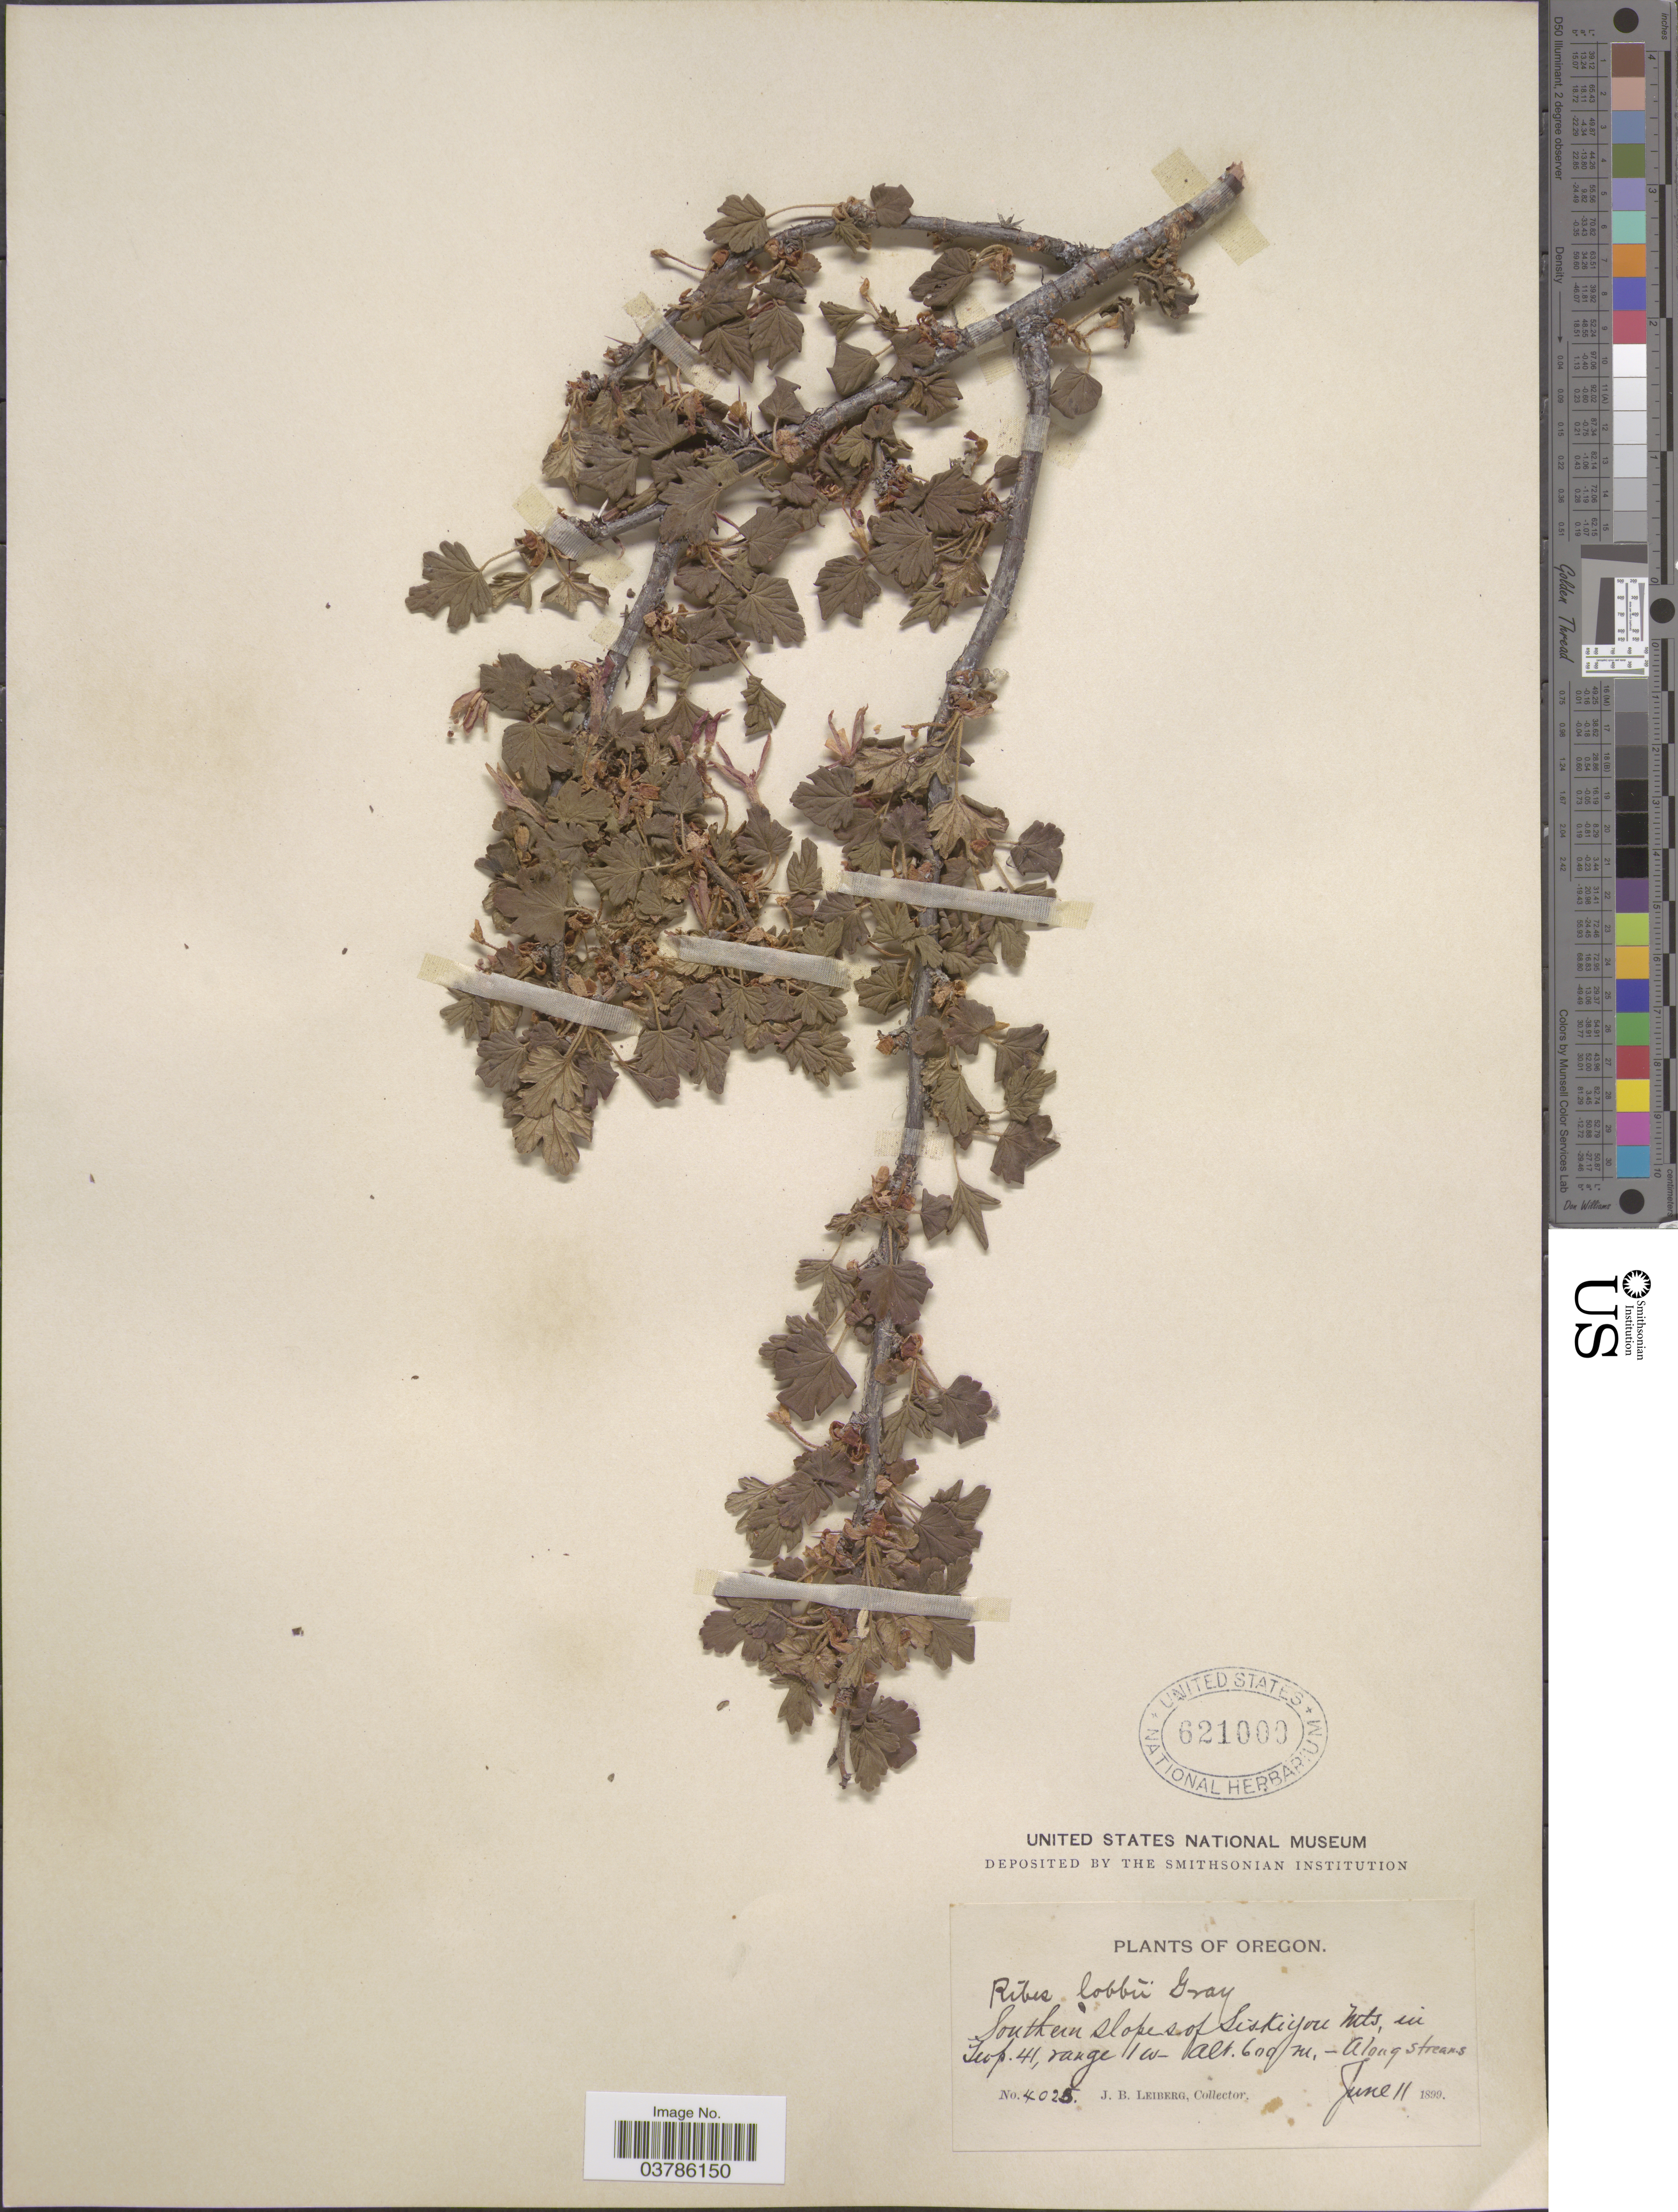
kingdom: Plantae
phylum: Tracheophyta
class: Magnoliopsida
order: Saxifragales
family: Grossulariaceae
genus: Ribes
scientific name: Ribes lobbii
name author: A. Gray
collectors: J. B. Leiberg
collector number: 4025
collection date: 1899-06-11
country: United States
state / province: Oregon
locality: Southern slopes of Siskiyou Mts., in Twp. 41, range 1W.*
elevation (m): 600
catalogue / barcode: US 621000